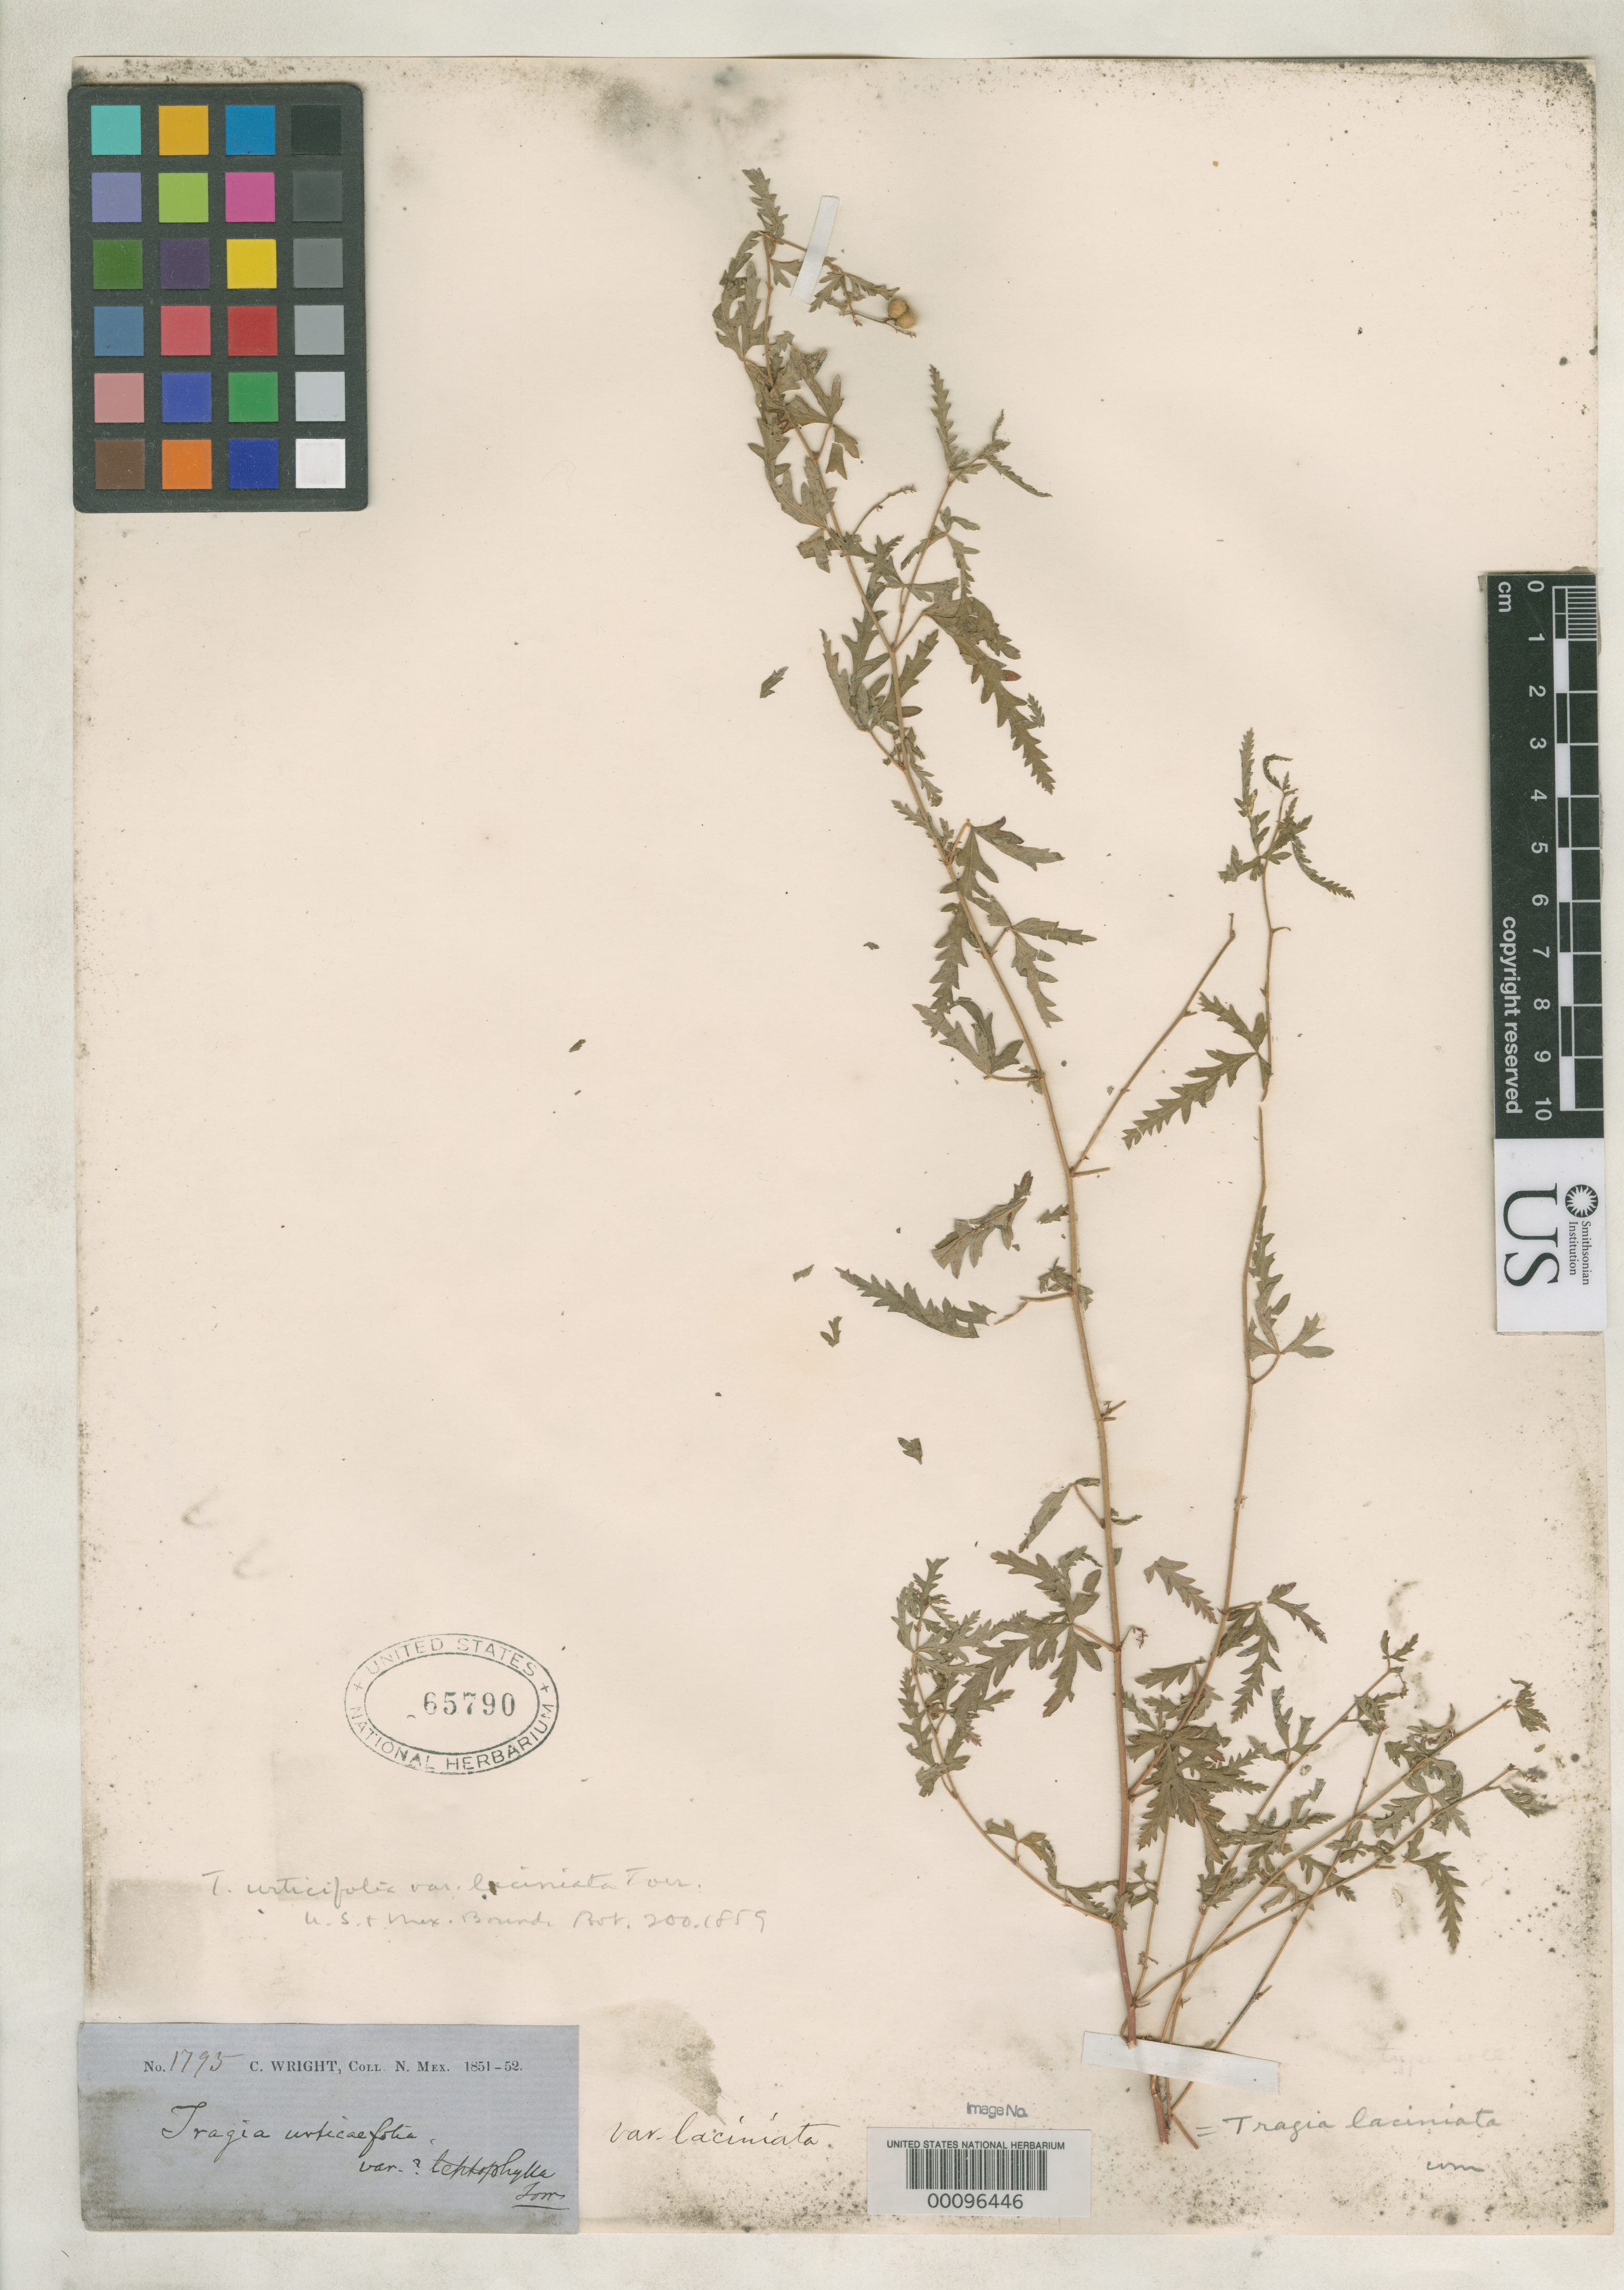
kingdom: Plantae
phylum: Tracheophyta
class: Magnoliopsida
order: Malpighiales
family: Euphorbiaceae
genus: Tragia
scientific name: Tragia urticifolia var. laciniata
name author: Torr. in Emory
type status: Syntype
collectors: C. Wright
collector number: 1795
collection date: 1851/1852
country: United States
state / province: New Mexico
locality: "N. Mex." [=northern Mexico or New Mexico? either way possibly referring to present-day Arizona or Texas]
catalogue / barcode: US 65790